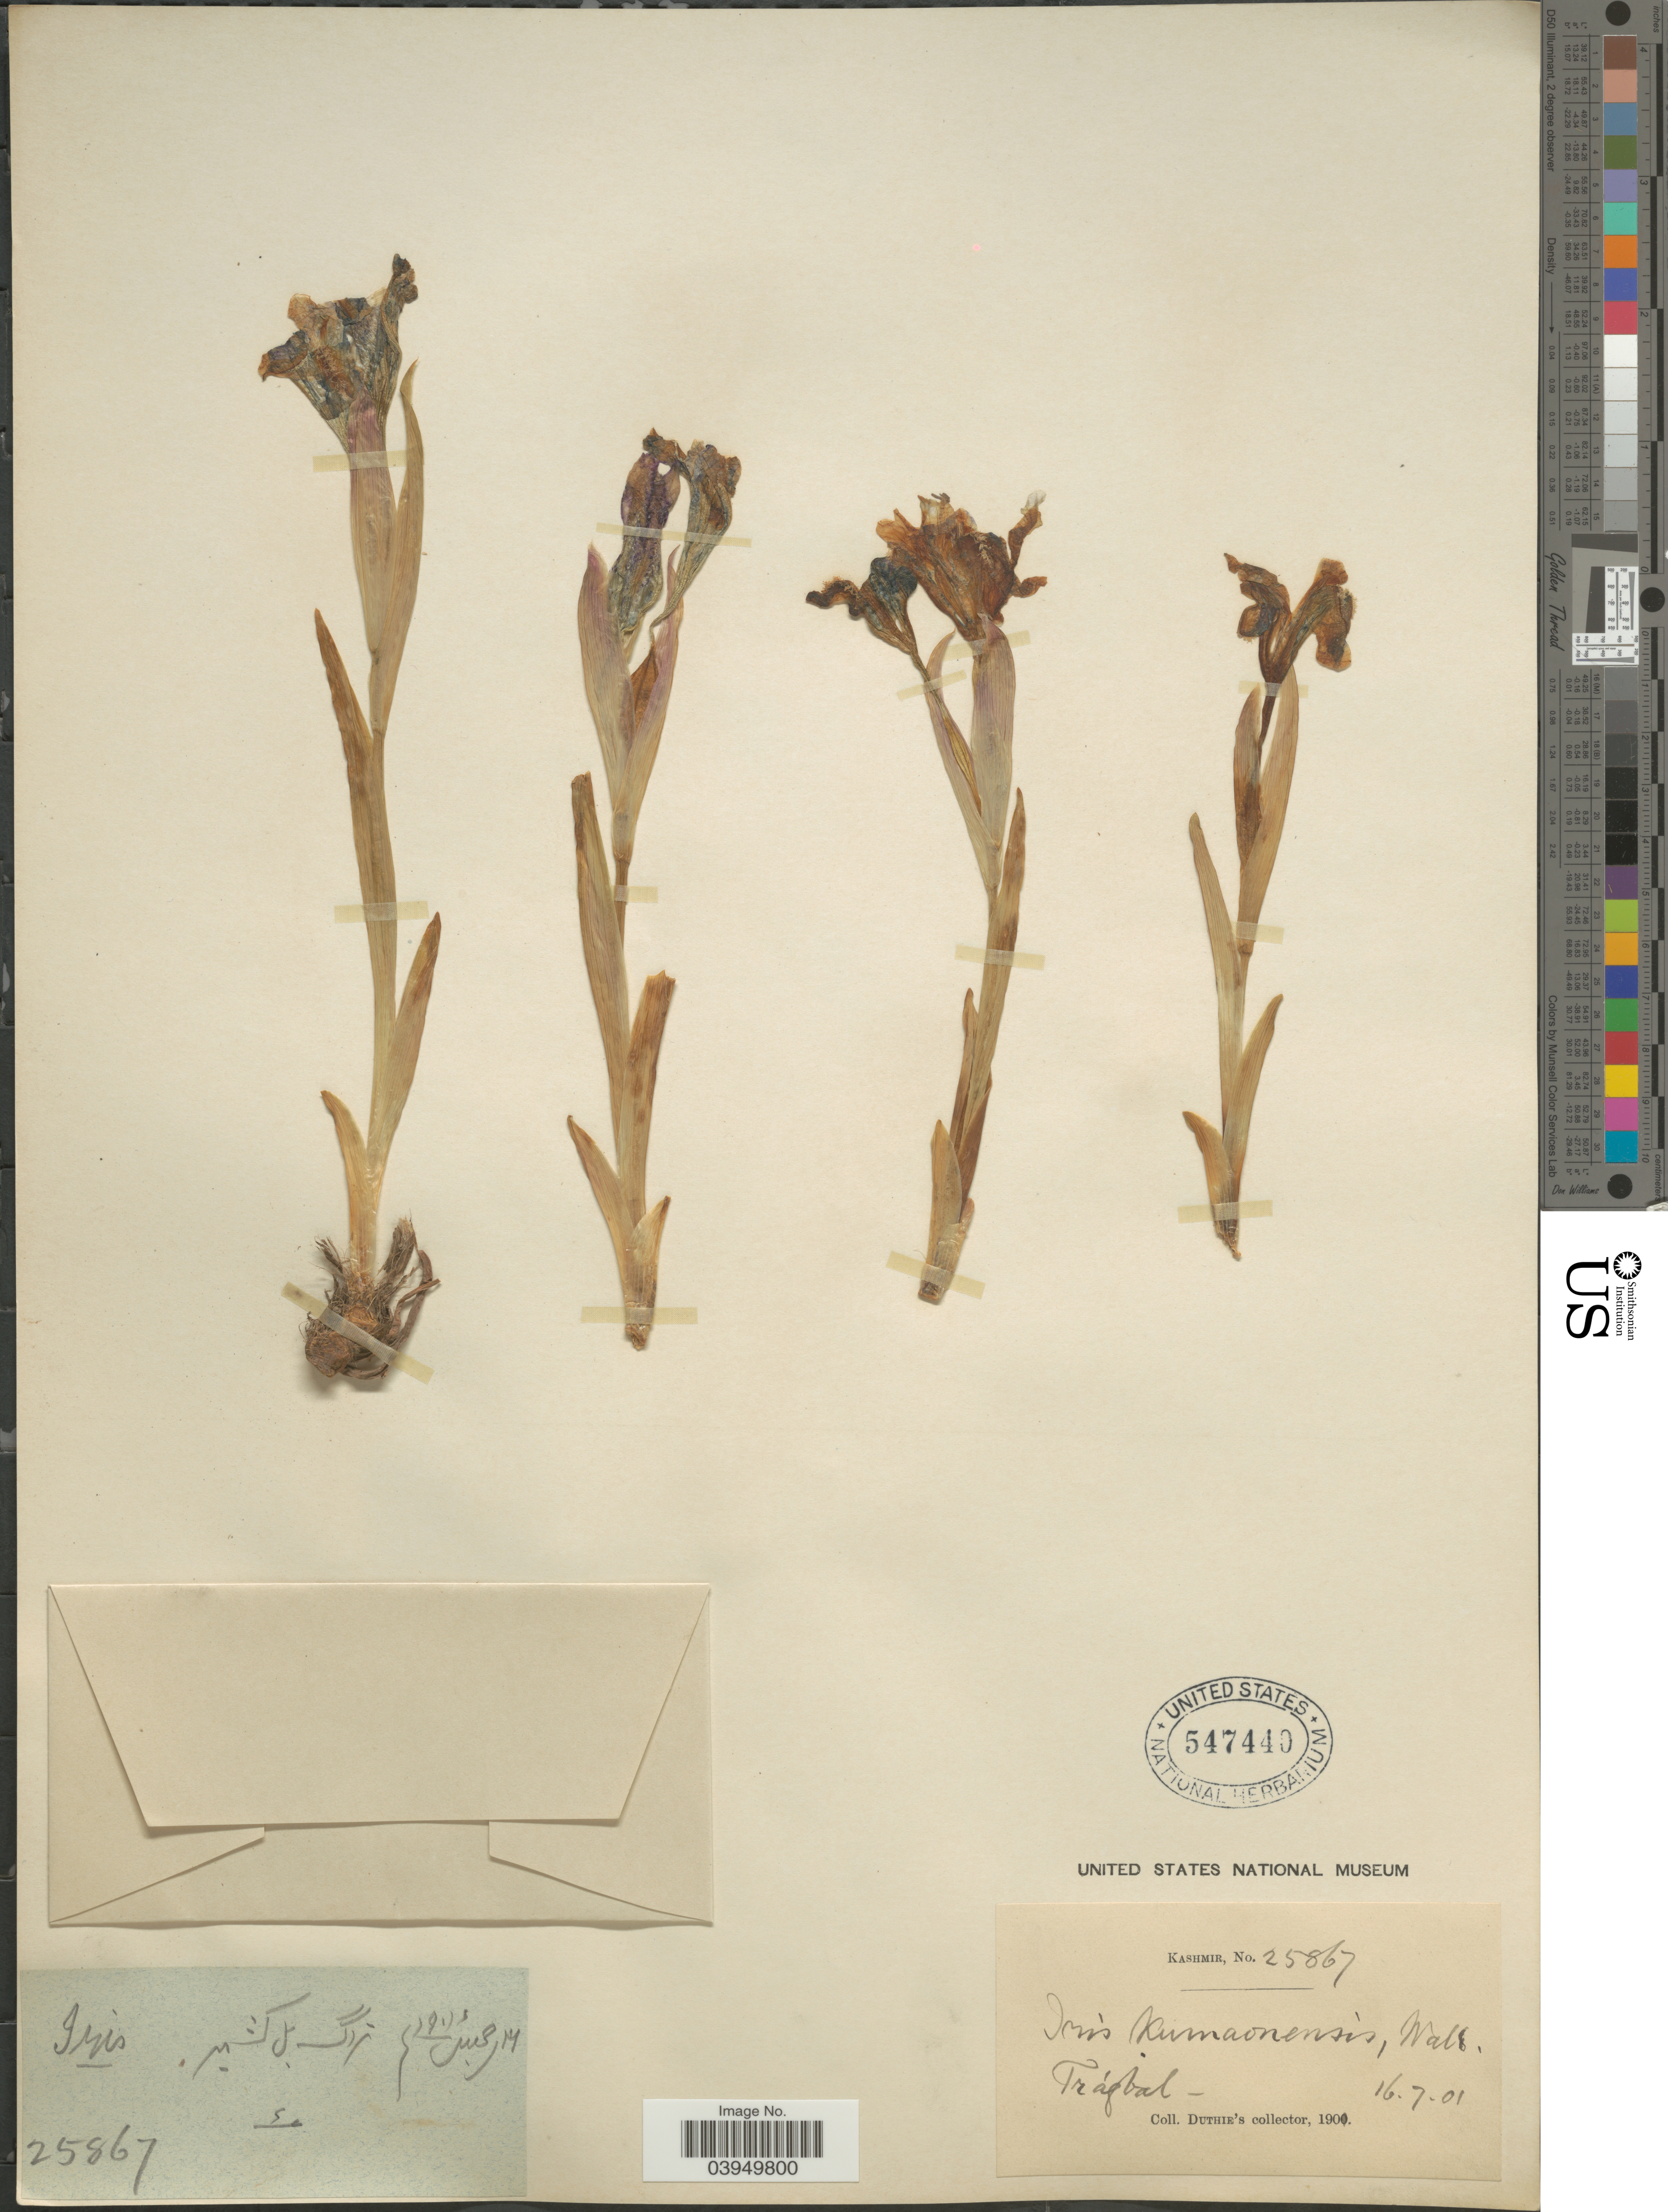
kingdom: Plantae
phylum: Tracheophyta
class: Liliopsida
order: Asparagales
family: Iridaceae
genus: Iris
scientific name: Iris kemaonensis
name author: Wall. ex D. Don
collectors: Duthie's collector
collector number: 25867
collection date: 1901-07-16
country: India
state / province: Jammu and Kashmir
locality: Kashmir. Trágbal.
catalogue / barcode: US 547440